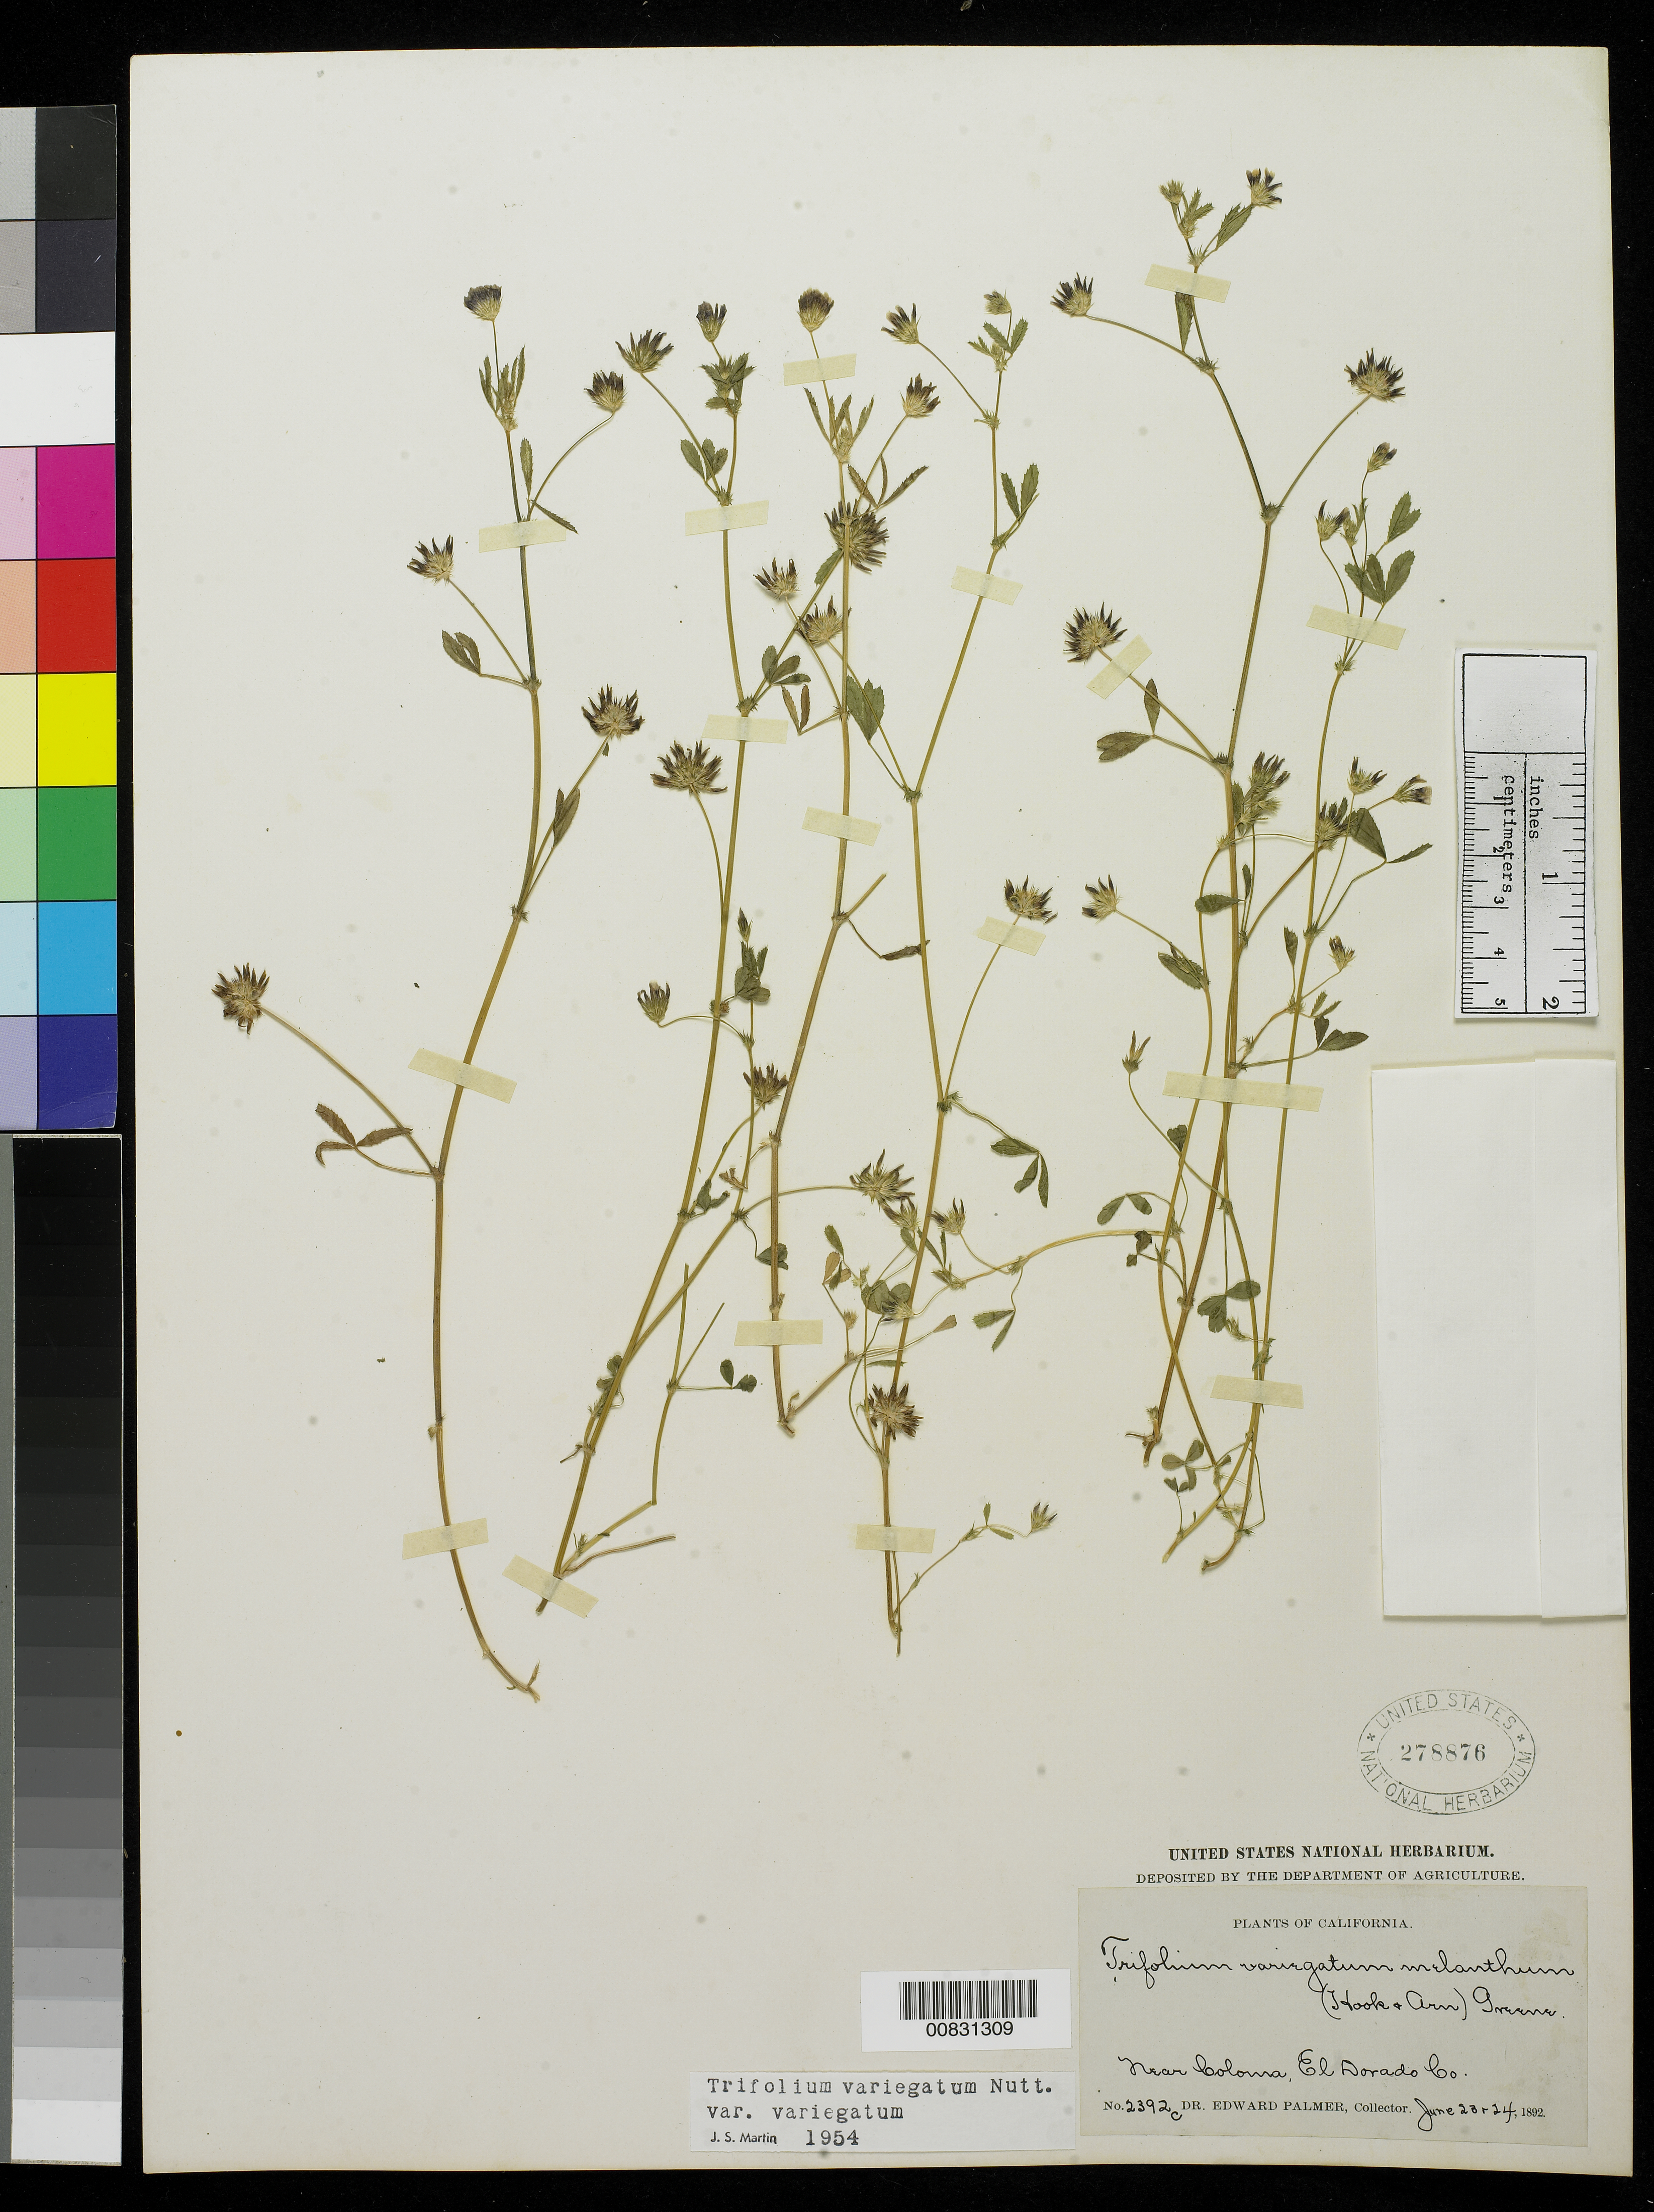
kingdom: Plantae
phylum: Tracheophyta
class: Magnoliopsida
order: Fabales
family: Fabaceae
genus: Trifolium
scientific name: Trifolium variegatum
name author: Nutt.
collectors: E. Palmer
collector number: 2392c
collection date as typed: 23 Jun 1892 to 24 Jun 1892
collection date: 1892-06-23/1892-06-24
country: United States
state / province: California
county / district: El Dorado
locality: Near Coloma, El Dorado County, California.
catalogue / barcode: US 278876